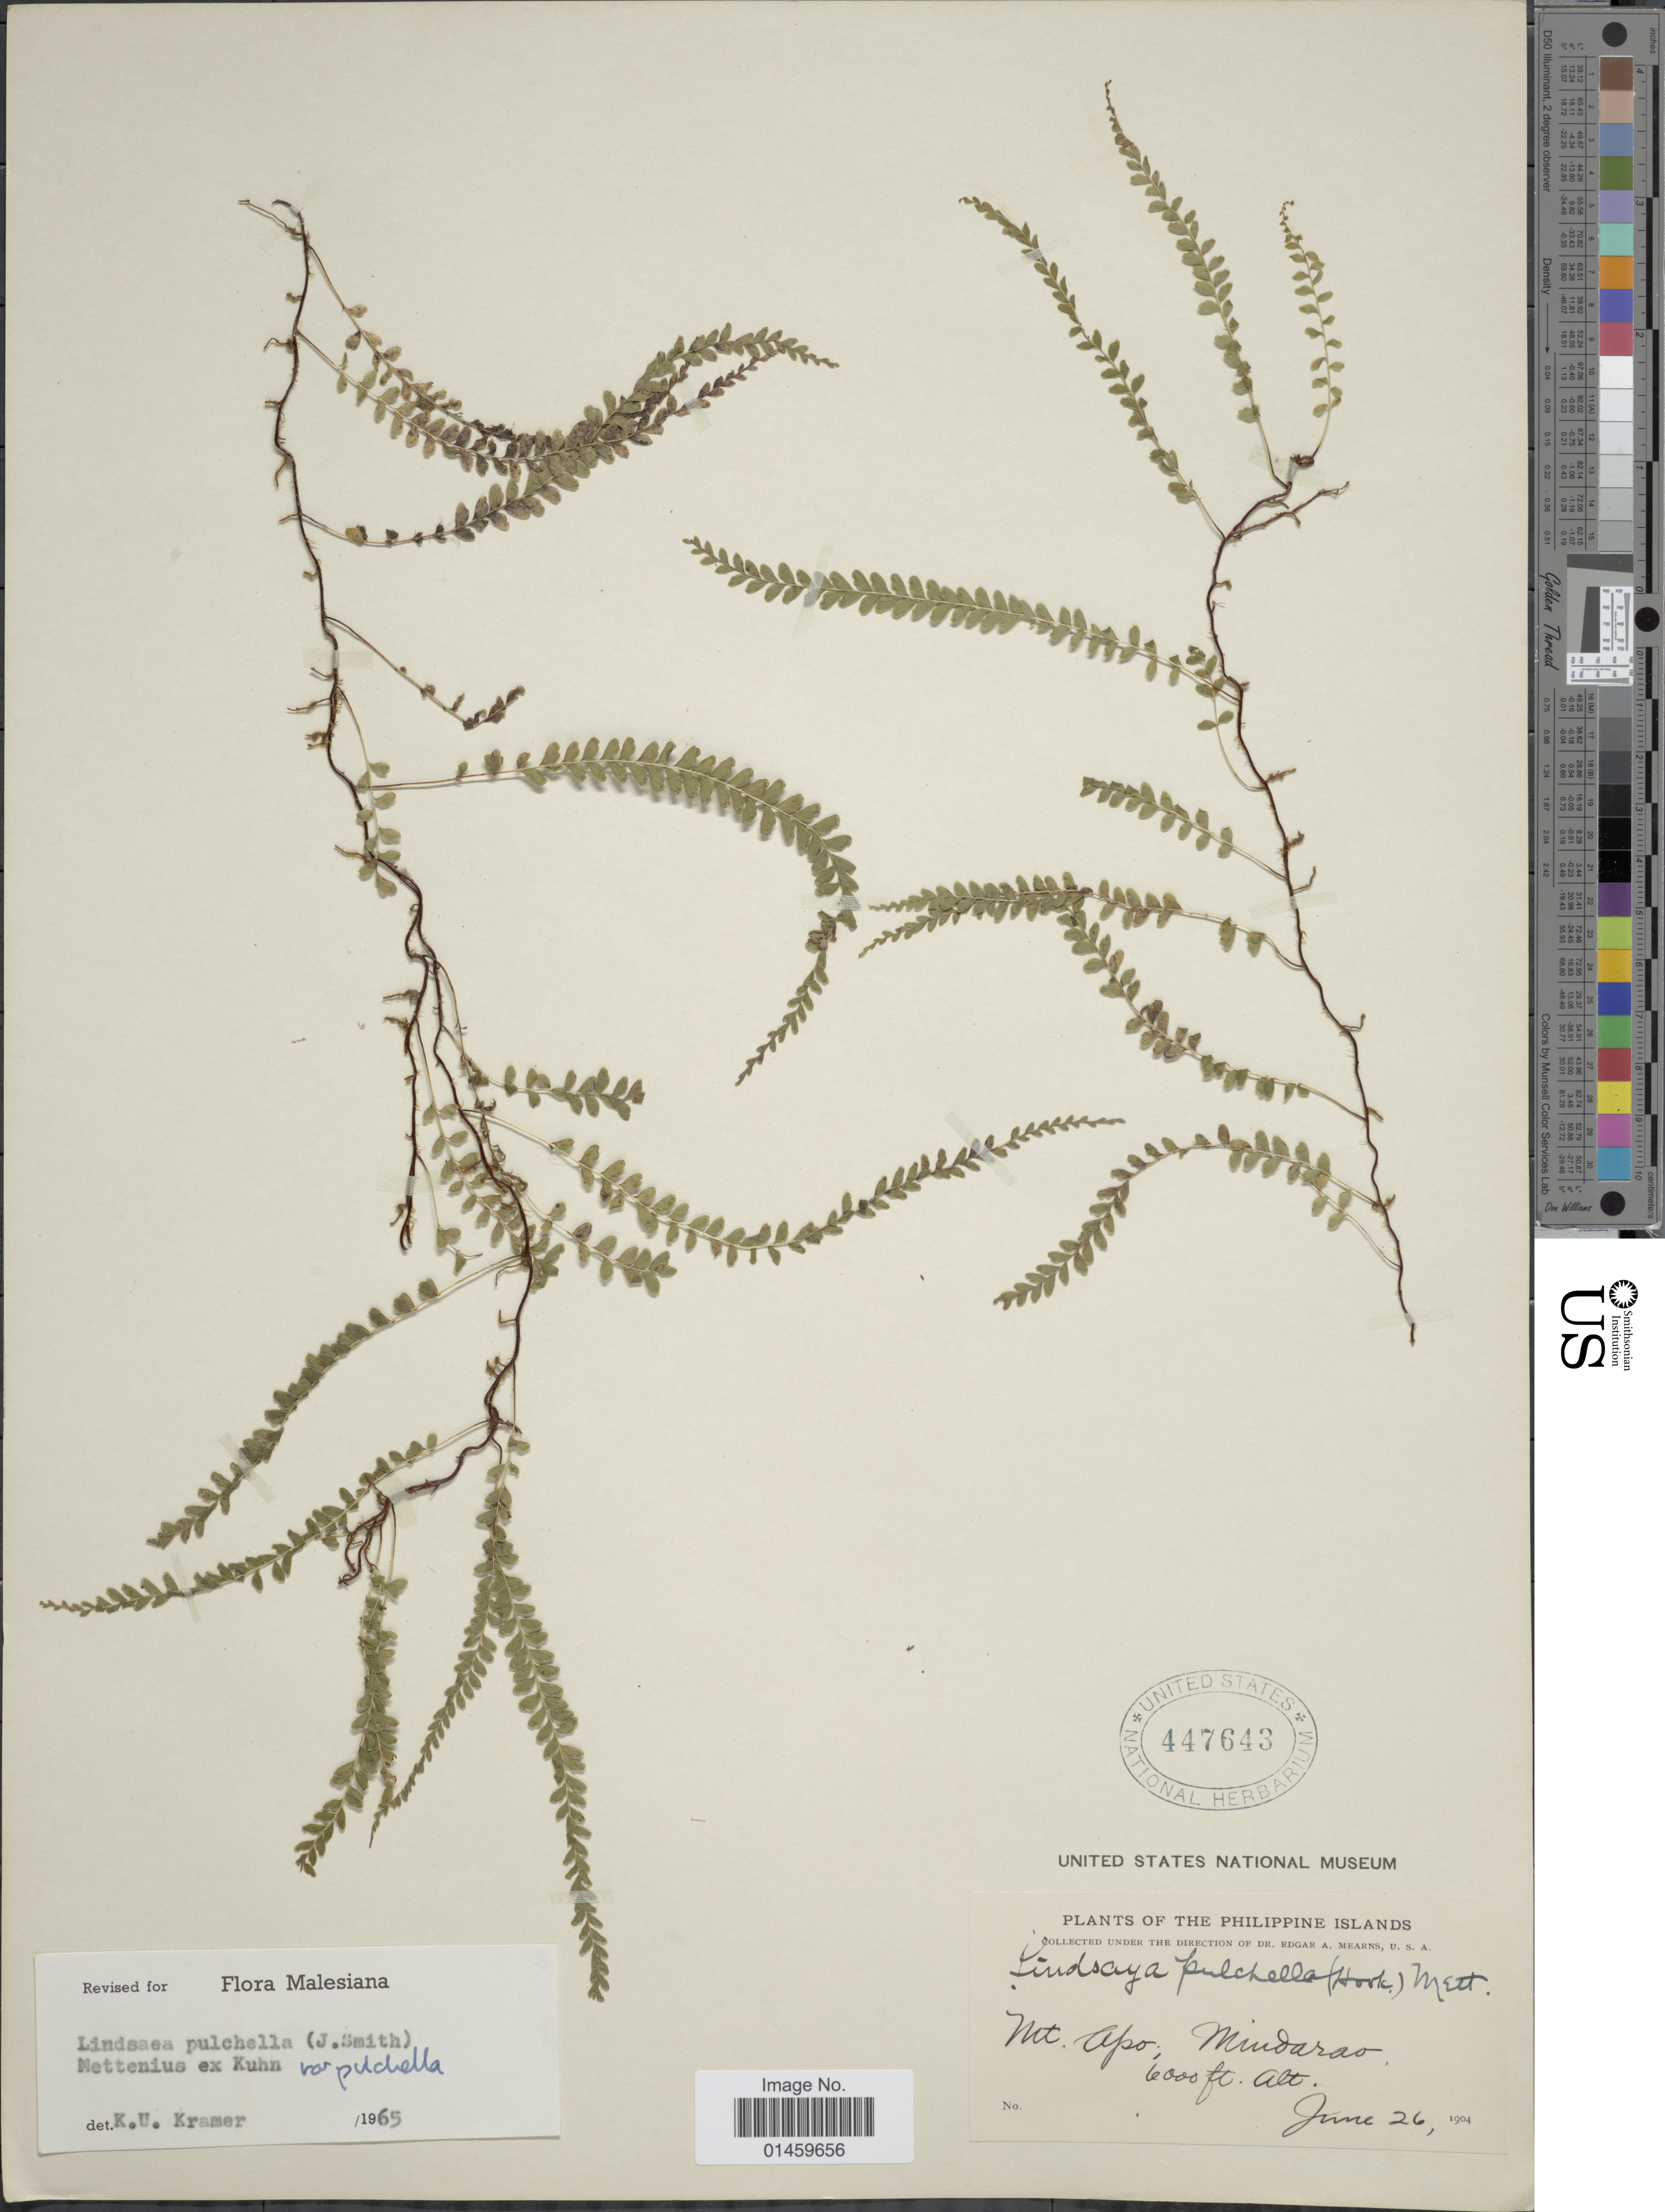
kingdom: Plantae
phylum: Tracheophyta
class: Polypodiopsida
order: Polypodiales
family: Lindsaeaceae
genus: Lindsaea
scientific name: Lindsaea pulchella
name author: (J. Sm.) Mett. ex Kuhn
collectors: E. A. Mearns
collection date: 1904-06-26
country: Philippines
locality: Mt. Apo, Mindanao.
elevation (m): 1829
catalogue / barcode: US 447643